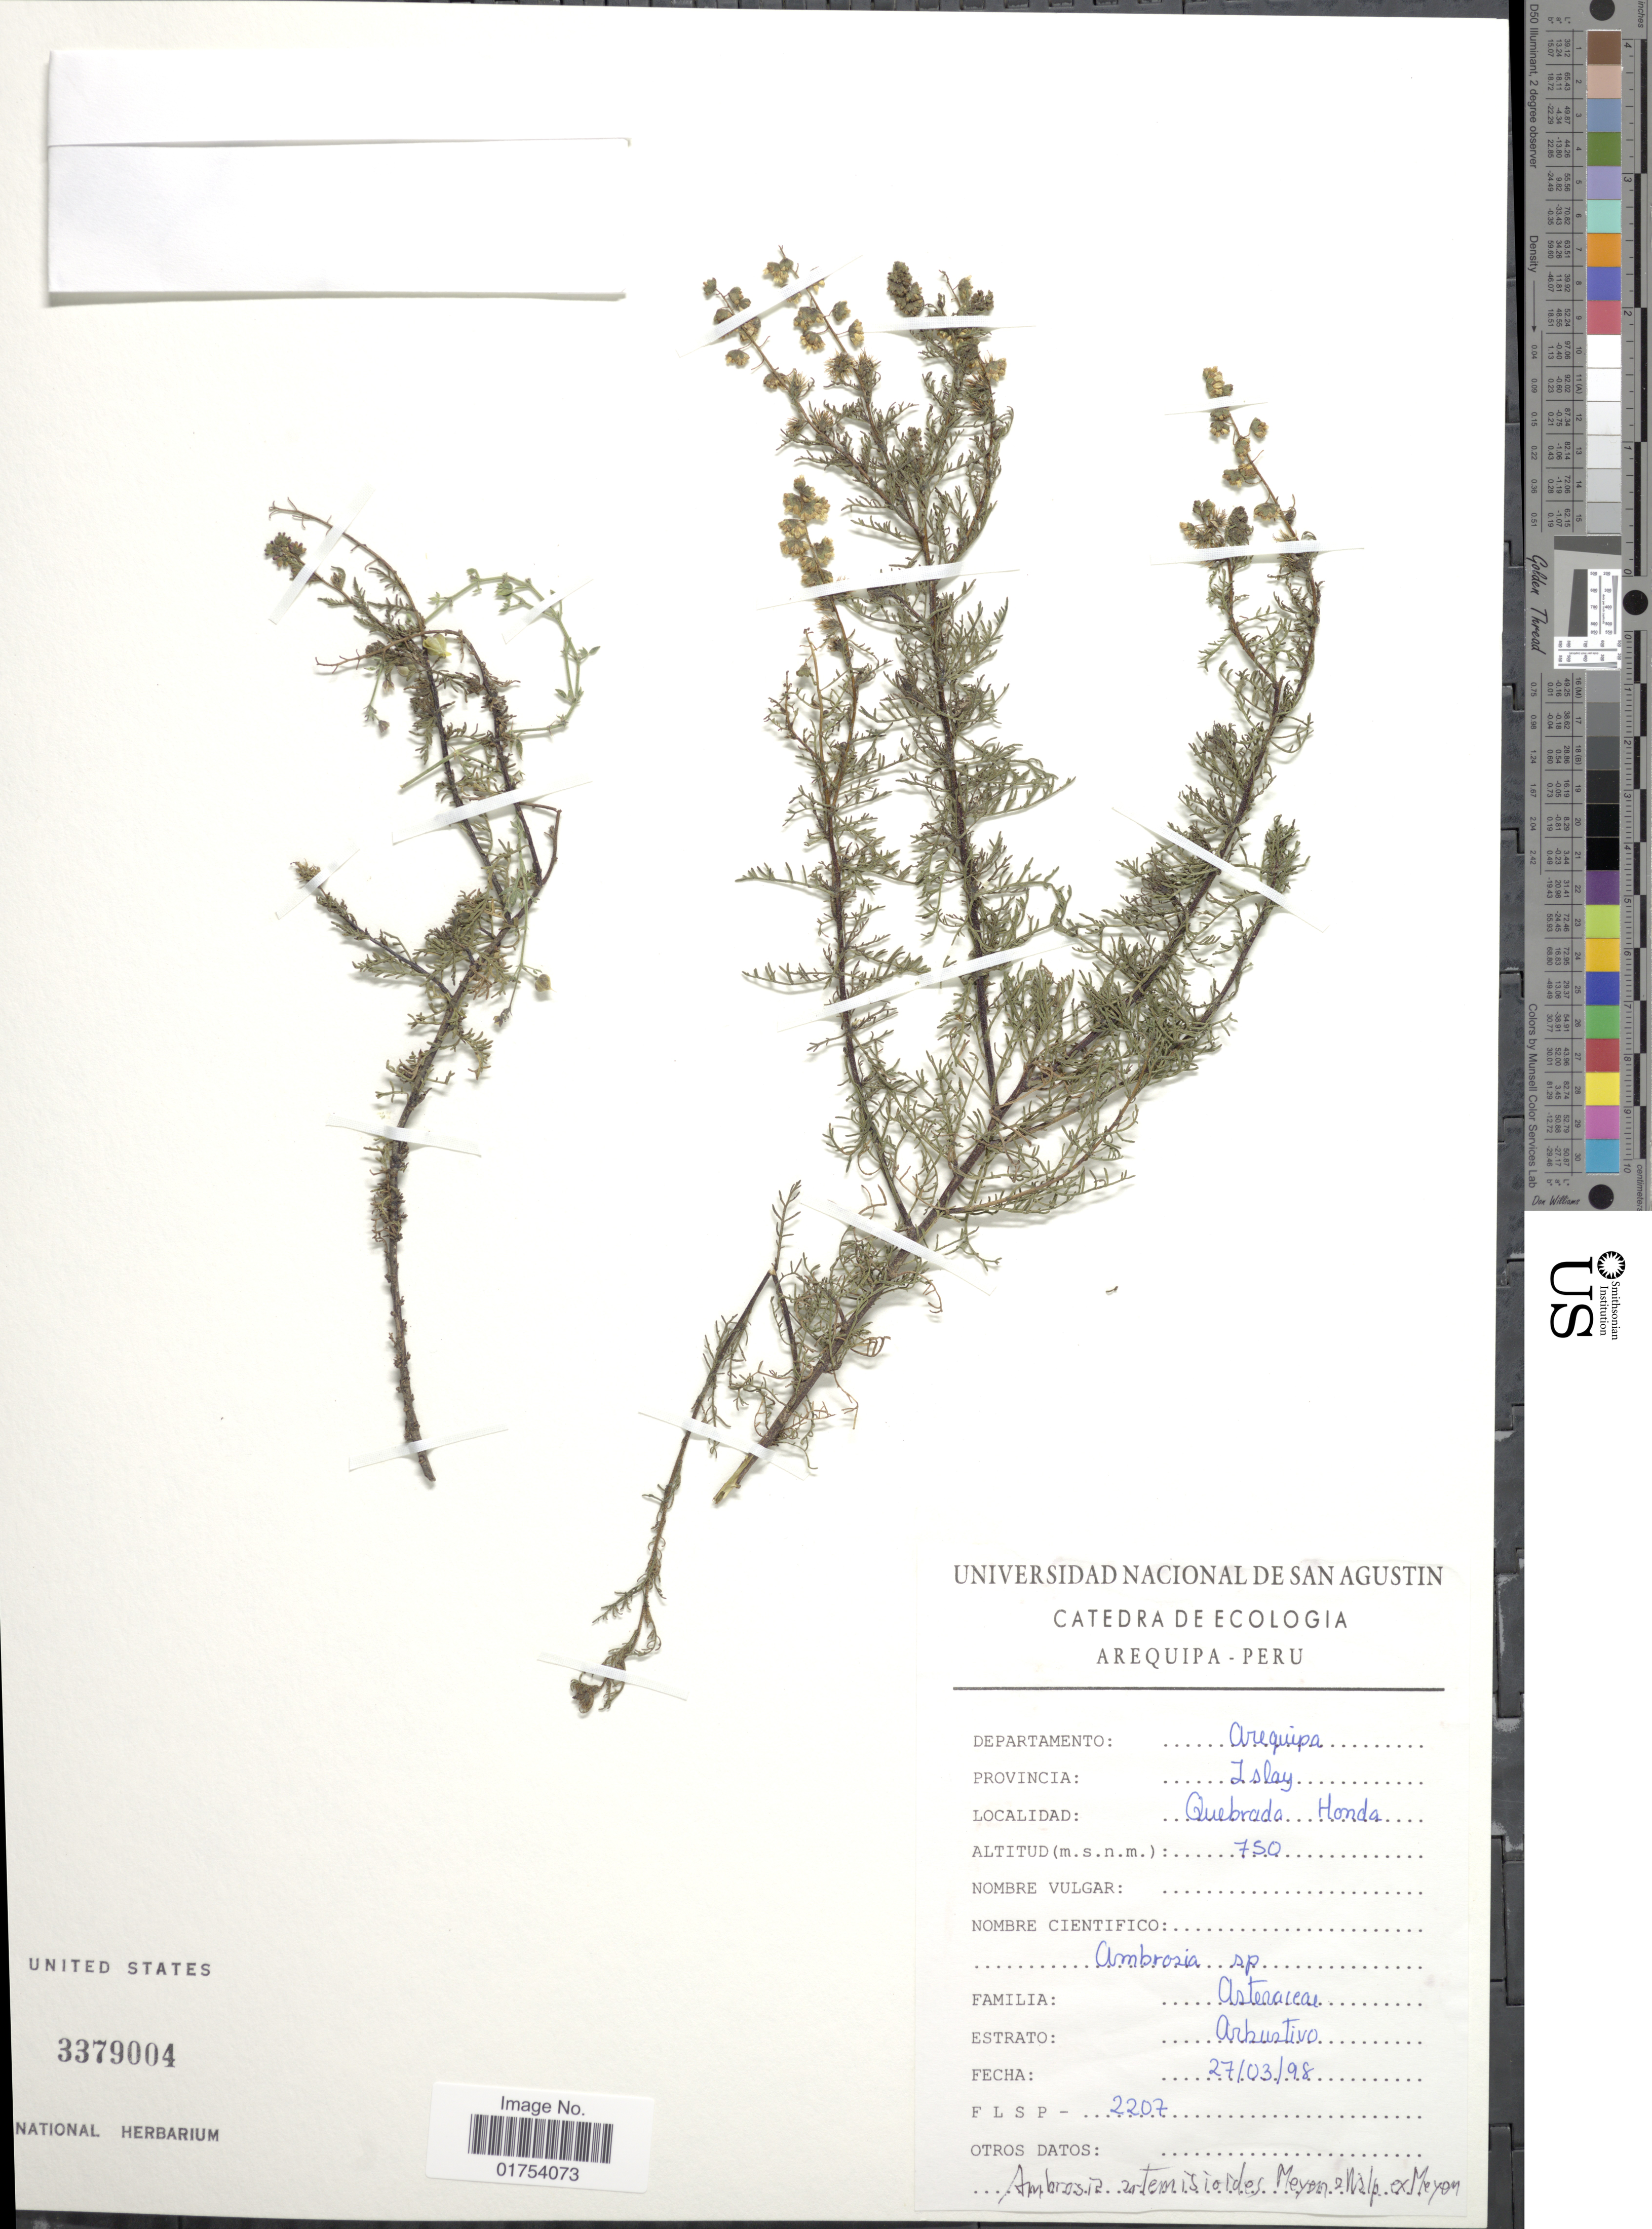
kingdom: Plantae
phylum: Tracheophyta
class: Magnoliopsida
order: Asterales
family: Asteraceae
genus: Ambrosia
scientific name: Ambrosia artemisioides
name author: Meyen & Walp. ex Meyen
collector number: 2207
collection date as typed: Transcribed d/m/y: 27/3/98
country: Peru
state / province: Arequipa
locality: Provincia: Islay, Quebrada Honda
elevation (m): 750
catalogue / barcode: US 3379004